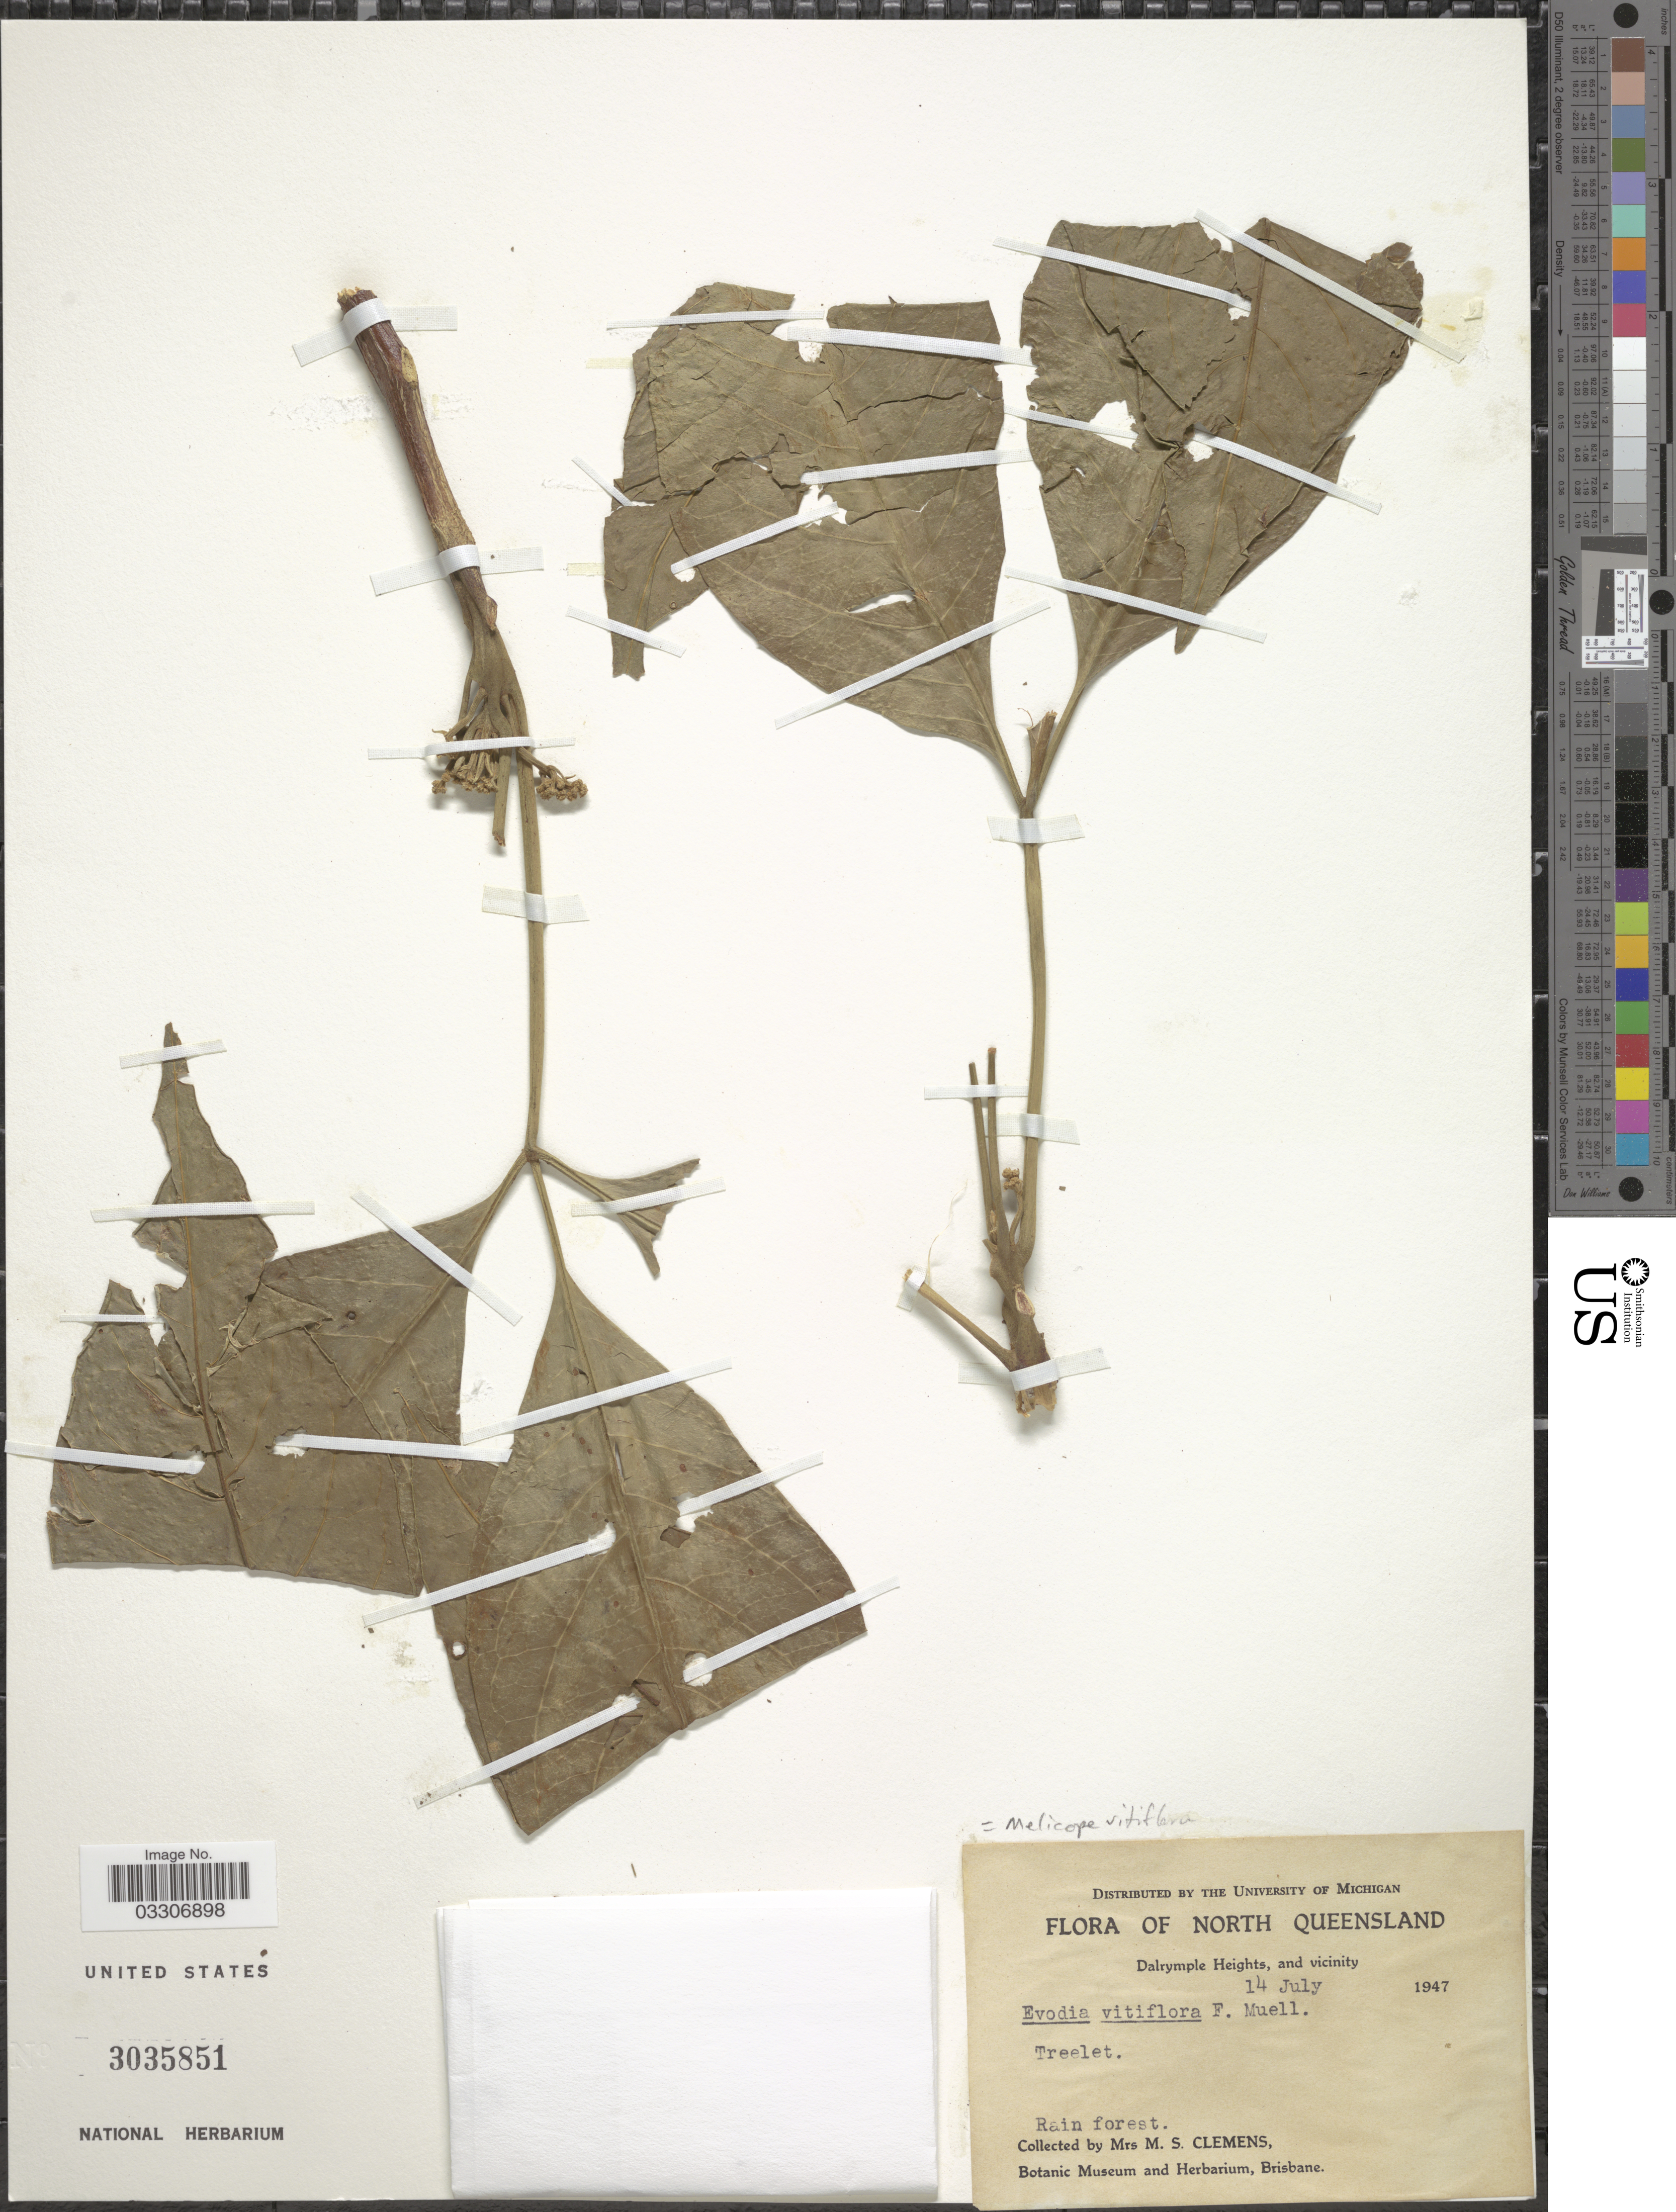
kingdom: Plantae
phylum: Tracheophyta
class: Magnoliopsida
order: Sapindales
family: Rutaceae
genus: Melicope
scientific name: Melicope vitiflora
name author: (F. Muell.) T.G. Hartley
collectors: M. S. Clemens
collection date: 1947-07-14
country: Australia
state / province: Queensland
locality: North Queensland. Dalrymple Heights, and vicinity.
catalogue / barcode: US 3035851